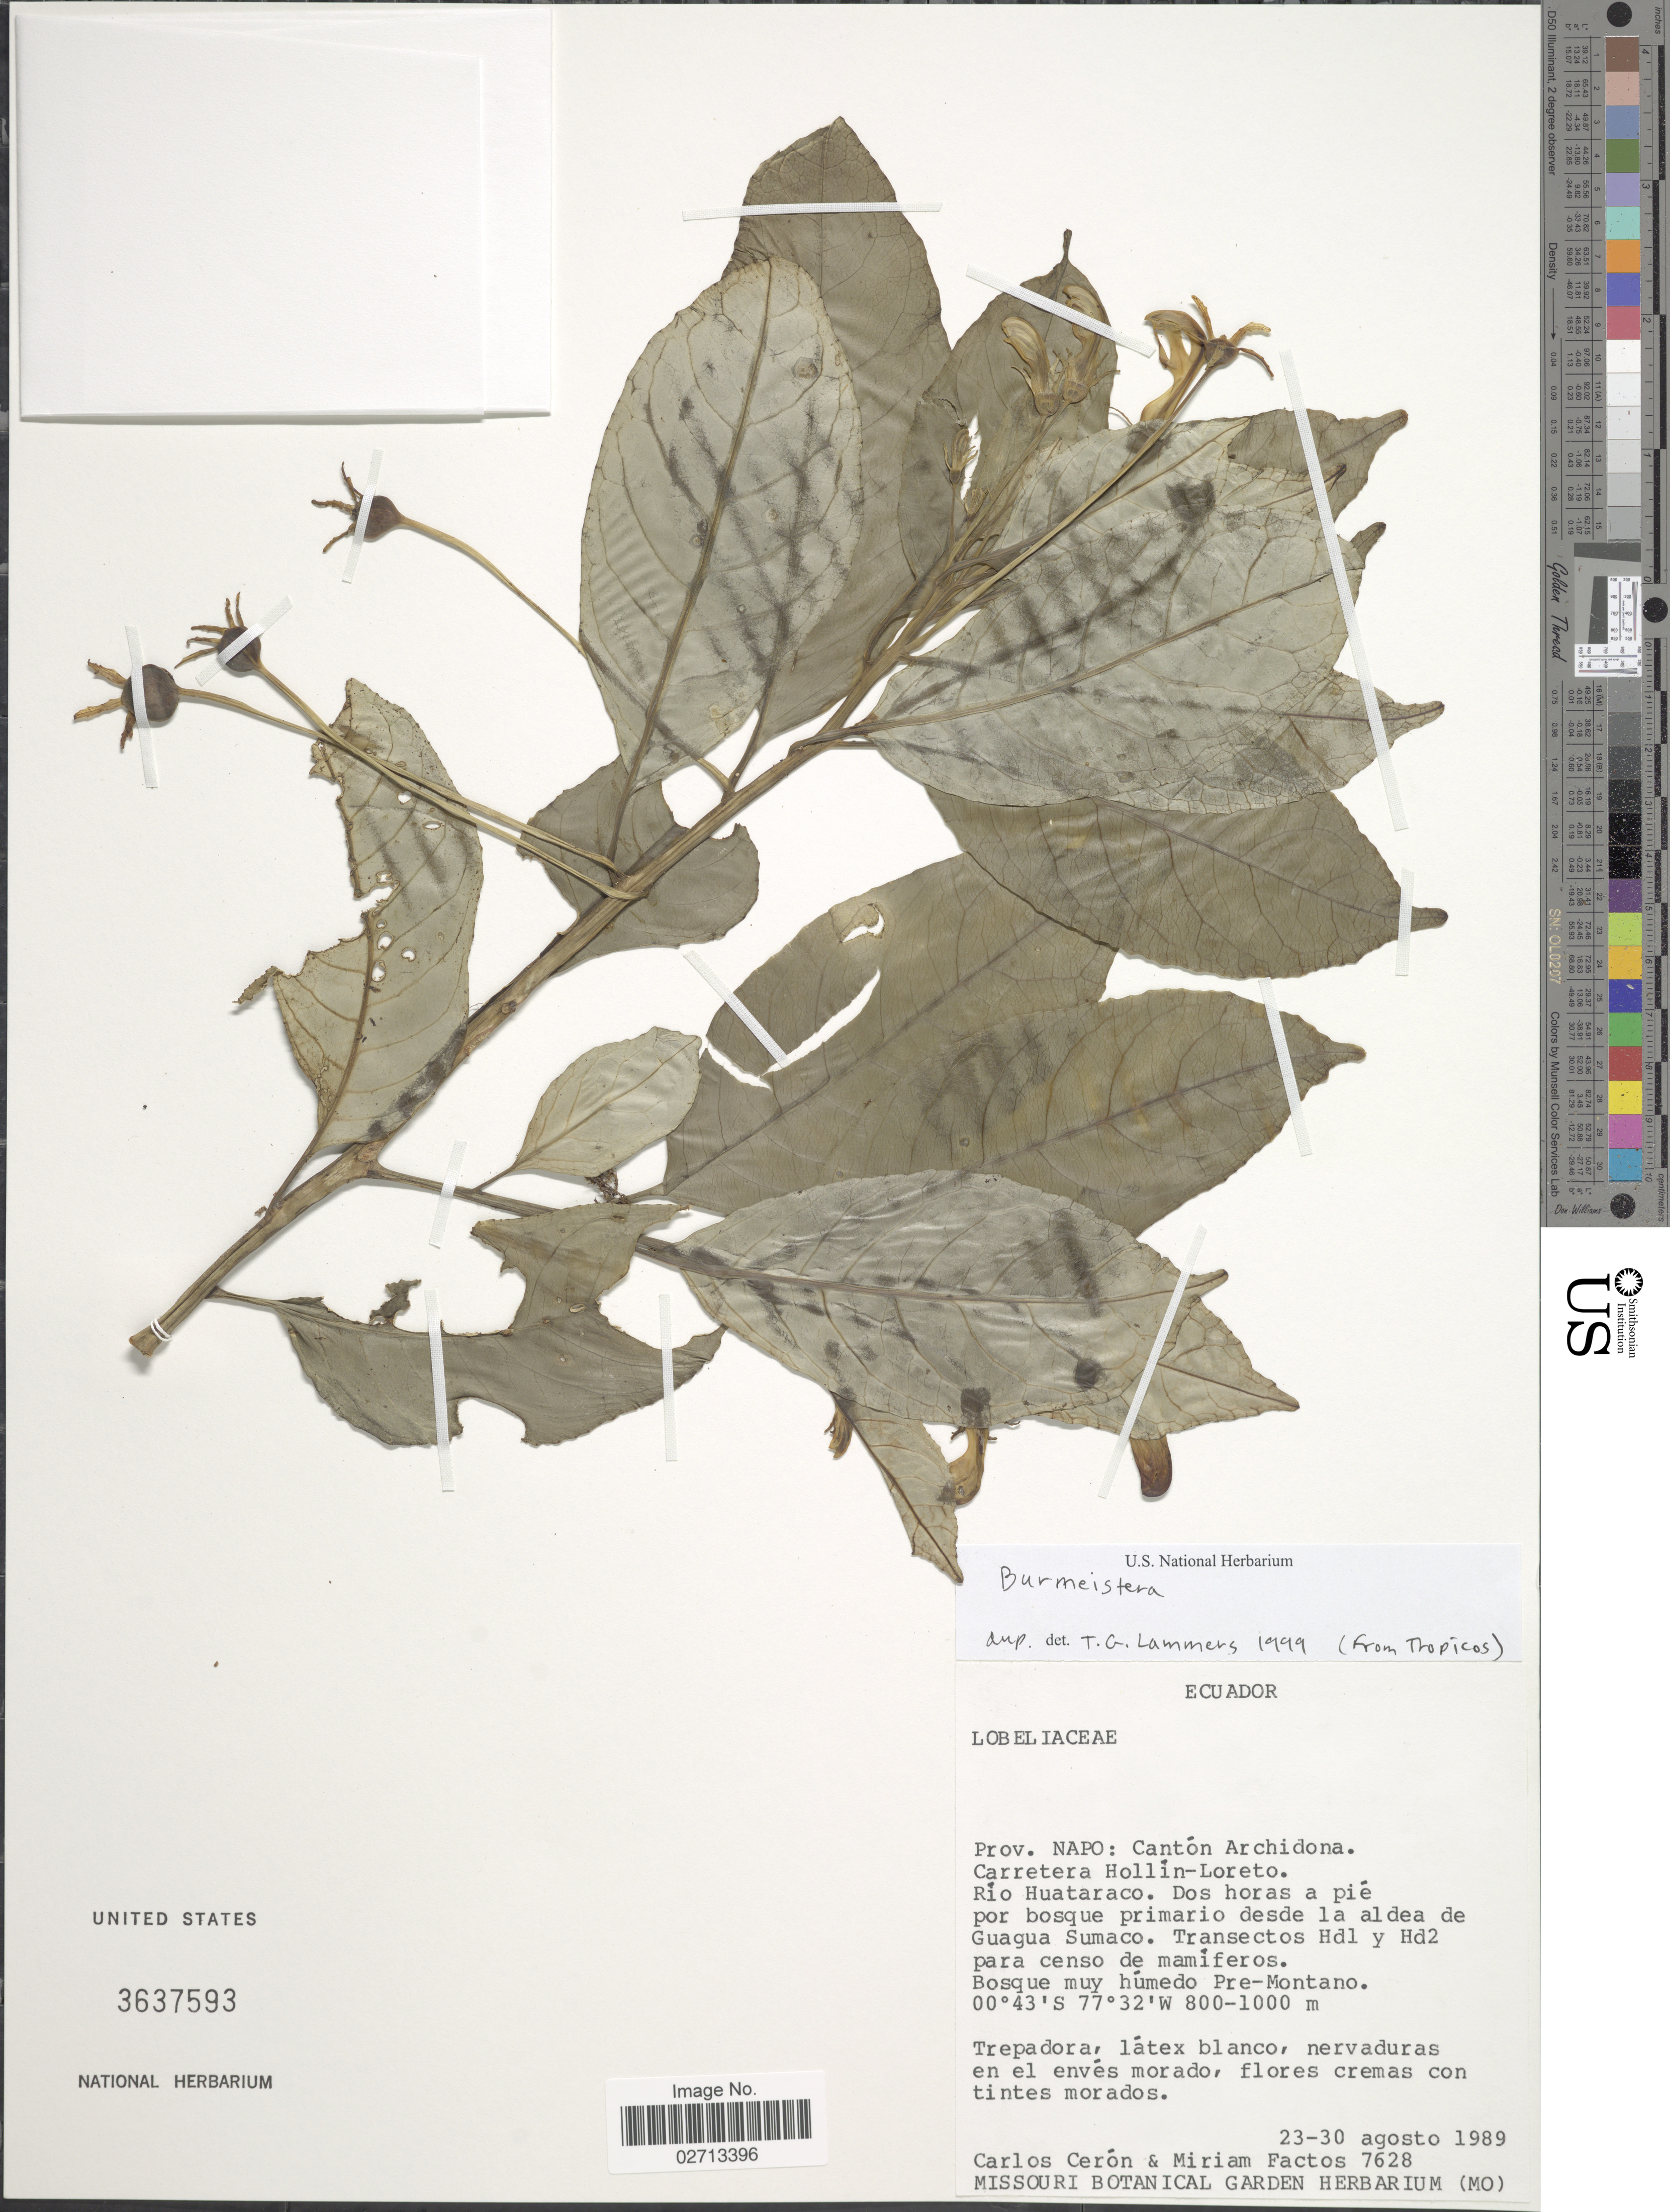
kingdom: Plantae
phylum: Tracheophyta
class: Magnoliopsida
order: Asterales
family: Campanulaceae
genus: Burmeistera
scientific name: Burmeistera sp.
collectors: C. E. Cerón M. & M. Factos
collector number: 7628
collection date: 1989-08-23/1989-08-30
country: Ecuador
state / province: Napo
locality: Cantón Archidona. Carretera Hollín-Loreto. Río Huataraco. Dos horas a pié por bosque primario desde la aldea de Guagua Sumaco. Transectos Hd1 y Hd2 para censo de mamiferos.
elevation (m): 800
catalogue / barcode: US 3637593